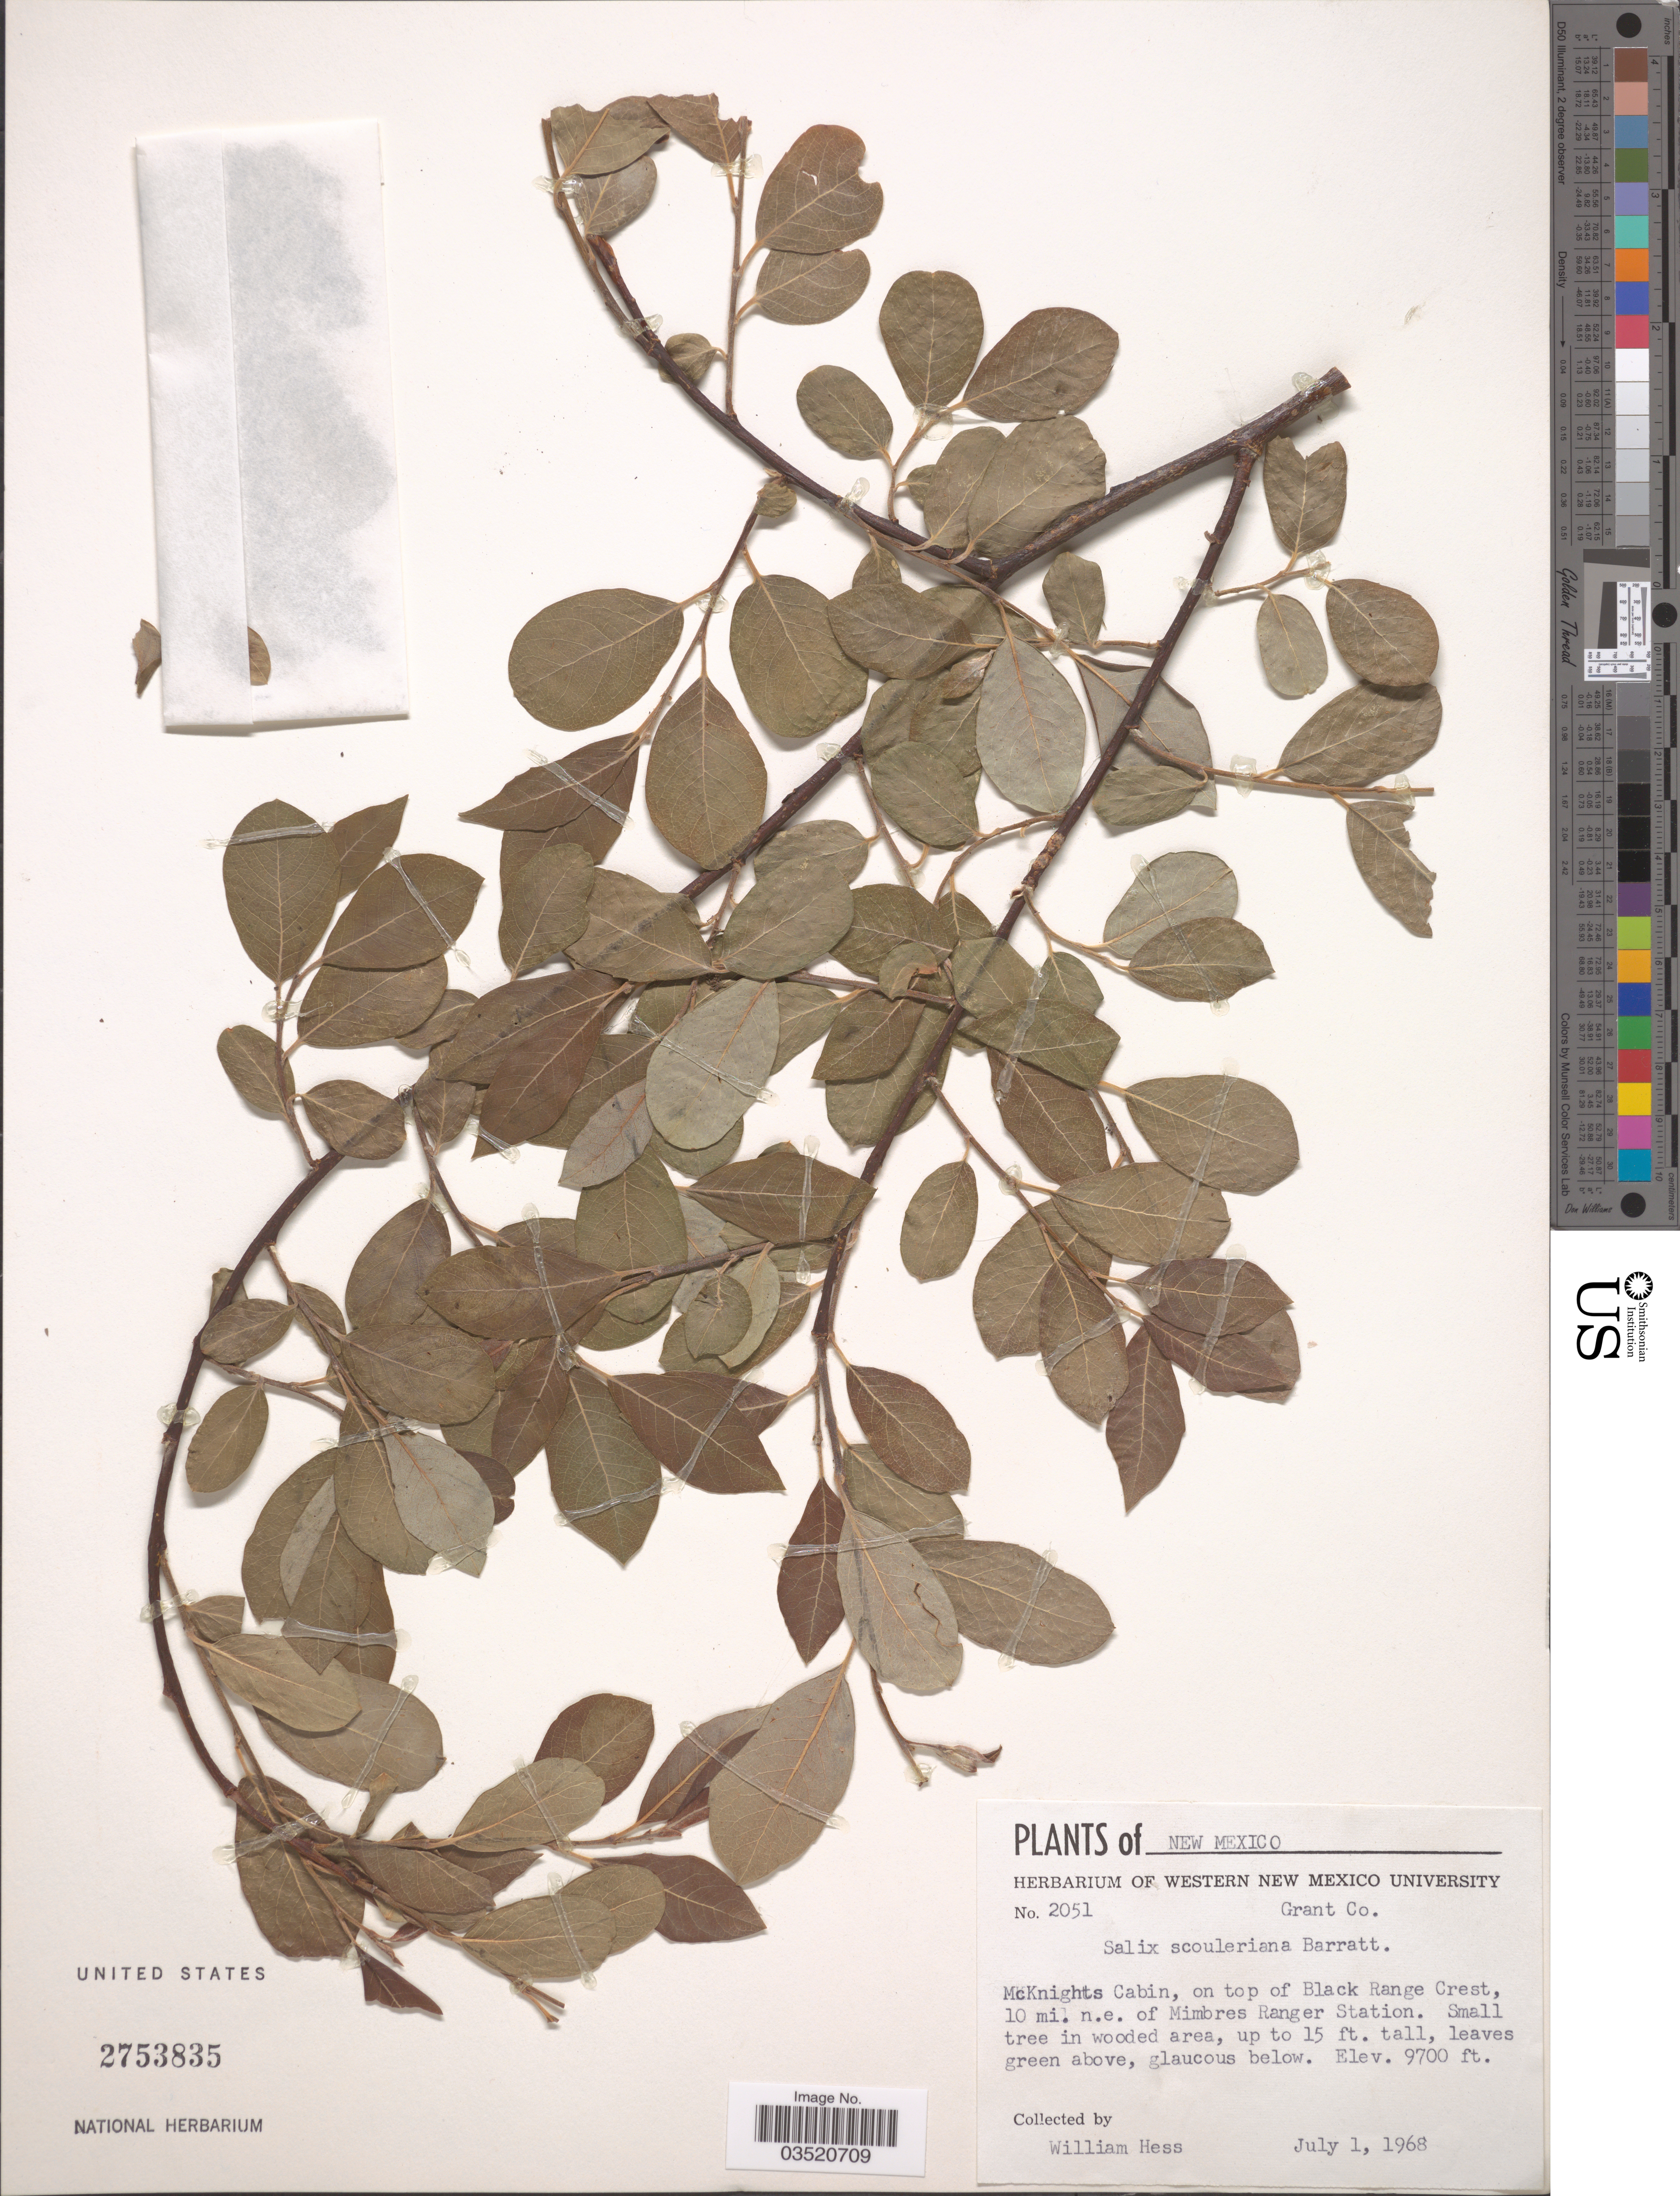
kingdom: Plantae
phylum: Tracheophyta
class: Magnoliopsida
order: Malpighiales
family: Salicaceae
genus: Salix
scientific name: Salix scouleriana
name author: Barratt ex Hook.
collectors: W. Hess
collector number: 2051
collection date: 1968-07-01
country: United States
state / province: New Mexico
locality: Grant Co. McKnights Cabin, on top of Black Range Crest, 10 mi. n.e. of Mimbres Ranger Station.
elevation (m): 2957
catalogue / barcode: US 2753835